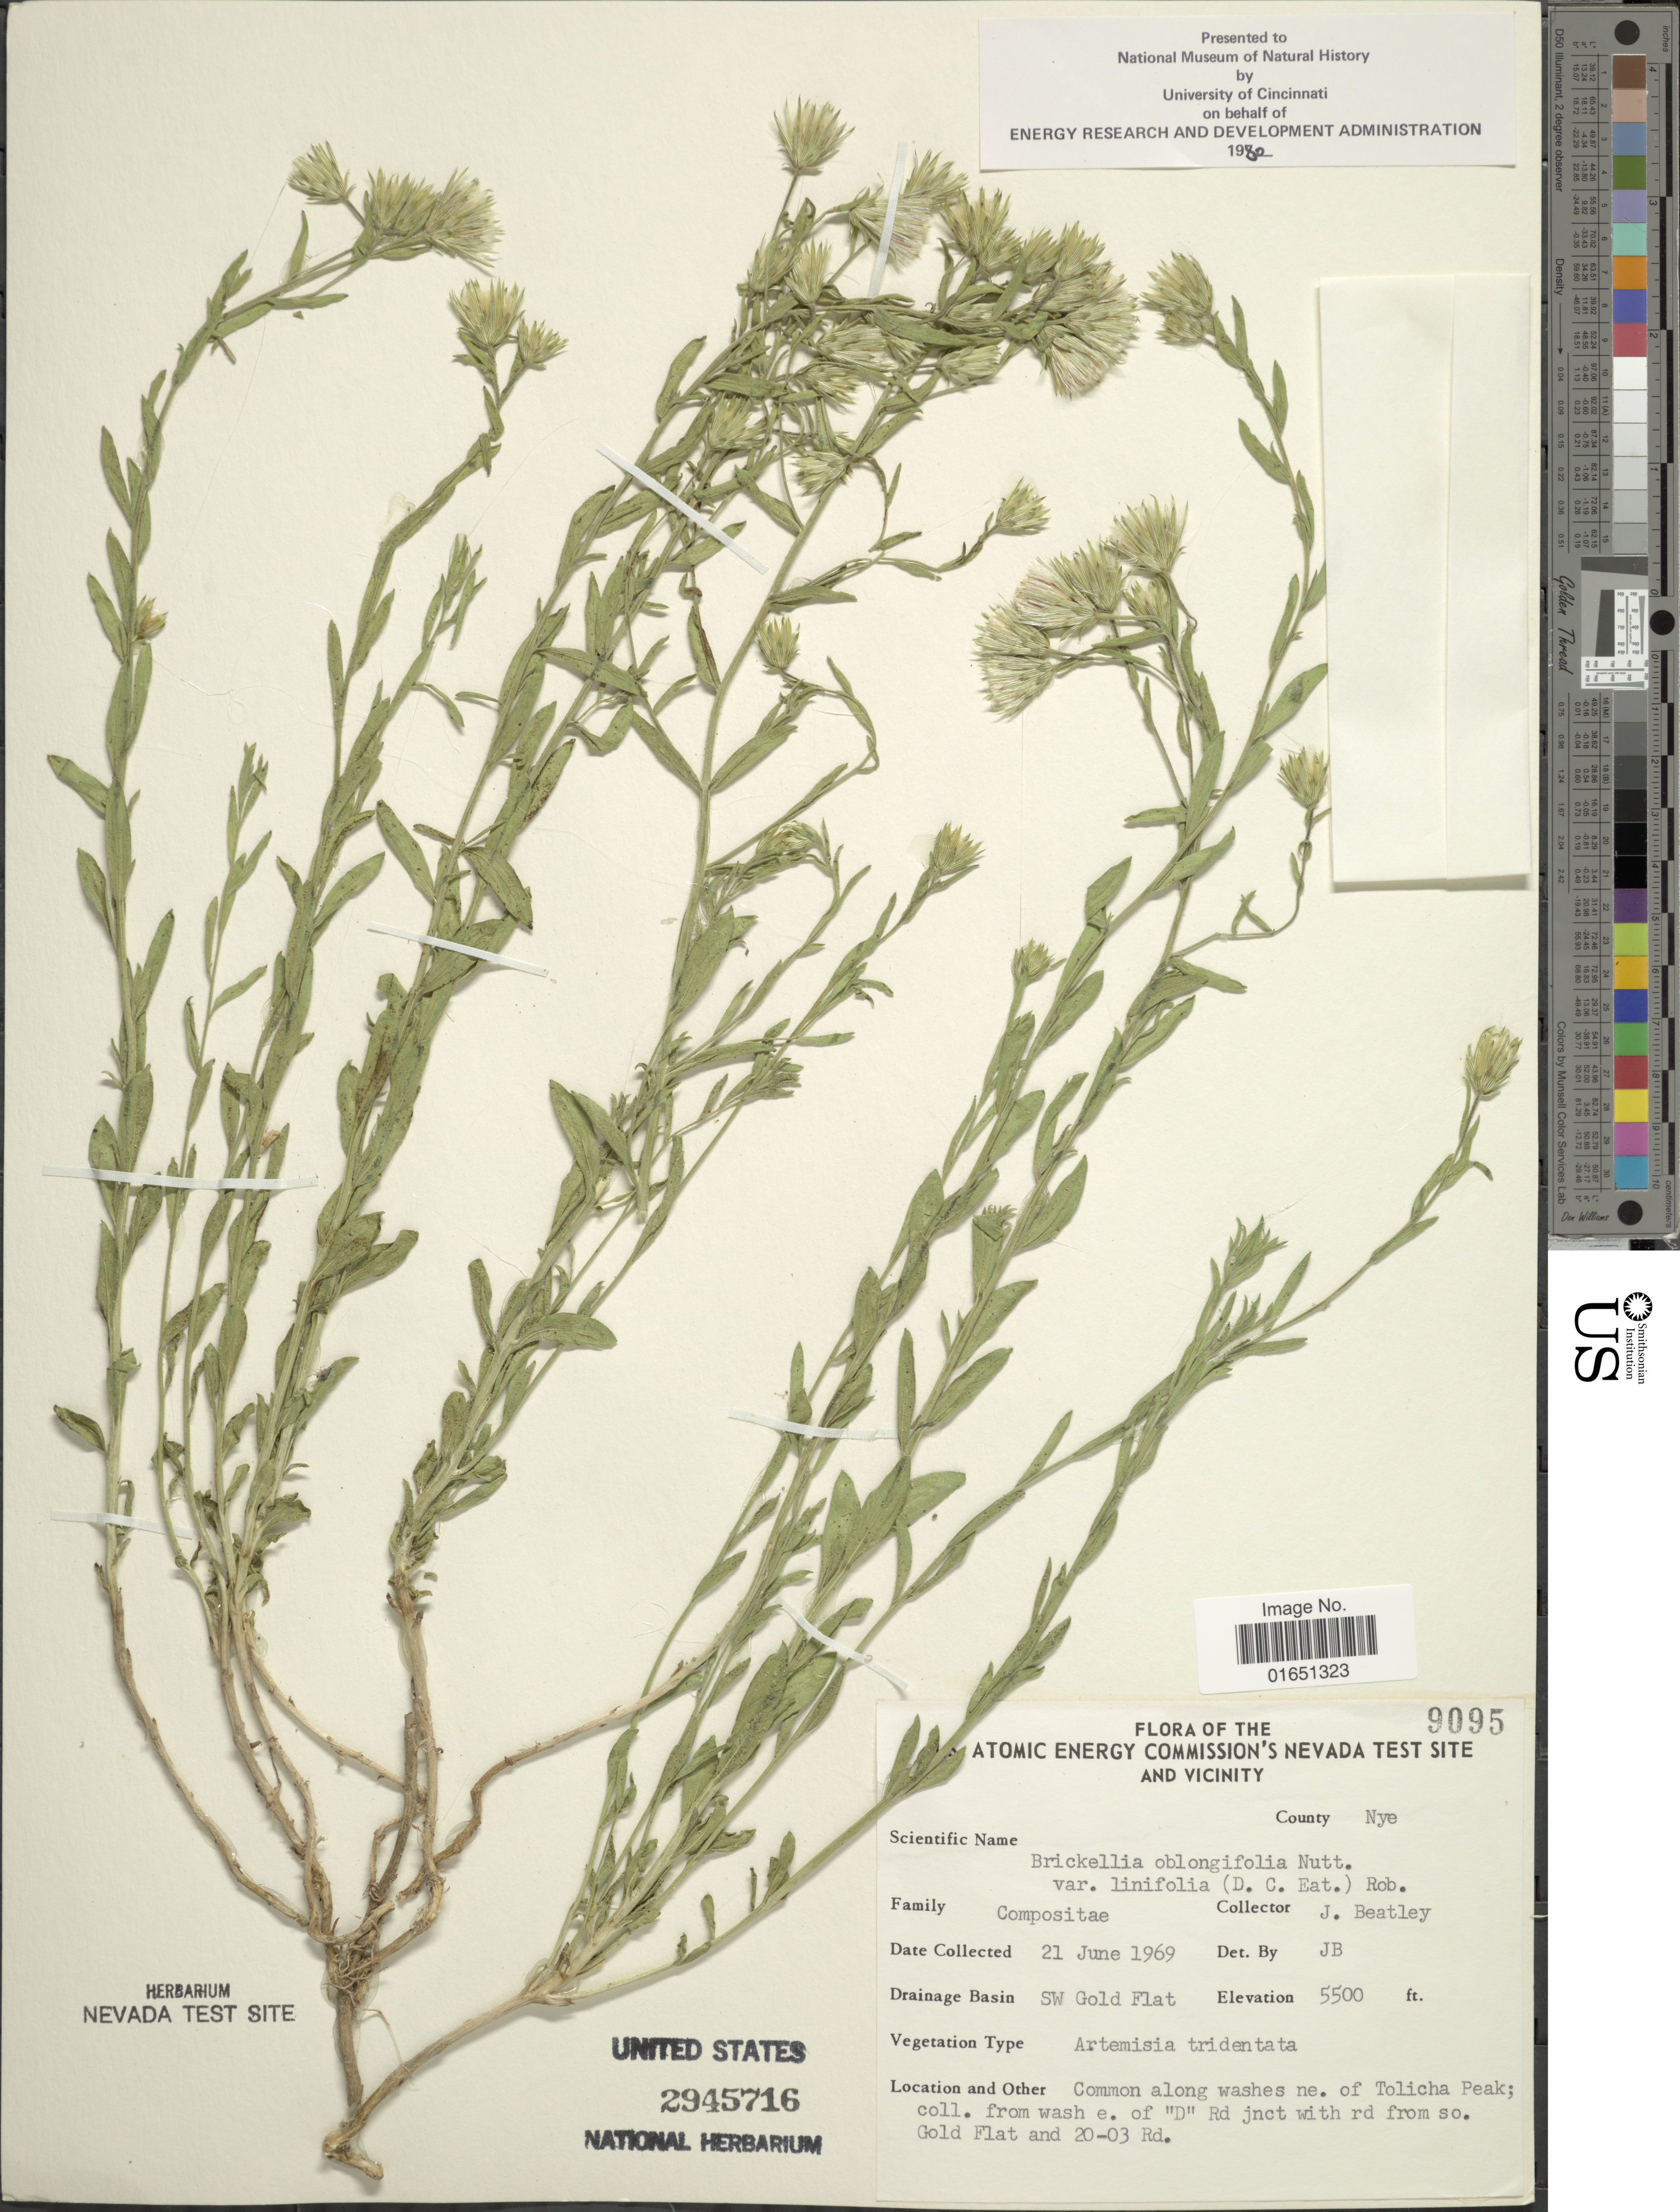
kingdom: Plantae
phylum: Tracheophyta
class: Magnoliopsida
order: Asterales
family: Asteraceae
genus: Brickellia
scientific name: Brickellia oblongifolia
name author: Nutt.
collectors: J. C. Beatley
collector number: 9095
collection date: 1969-06-21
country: United States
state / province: Nevada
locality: U. S. Atomic Energy Commission's Nevada Test Site and Vicinity County Nye, Drainage Basin: SW Gold Flat, Common along washes ne. of Tolicha Peak; coll. from wash e. of "D" Rd jnct with rd from so. Gold Flat and 20-03 Rd.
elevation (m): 1676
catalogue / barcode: US 2945716